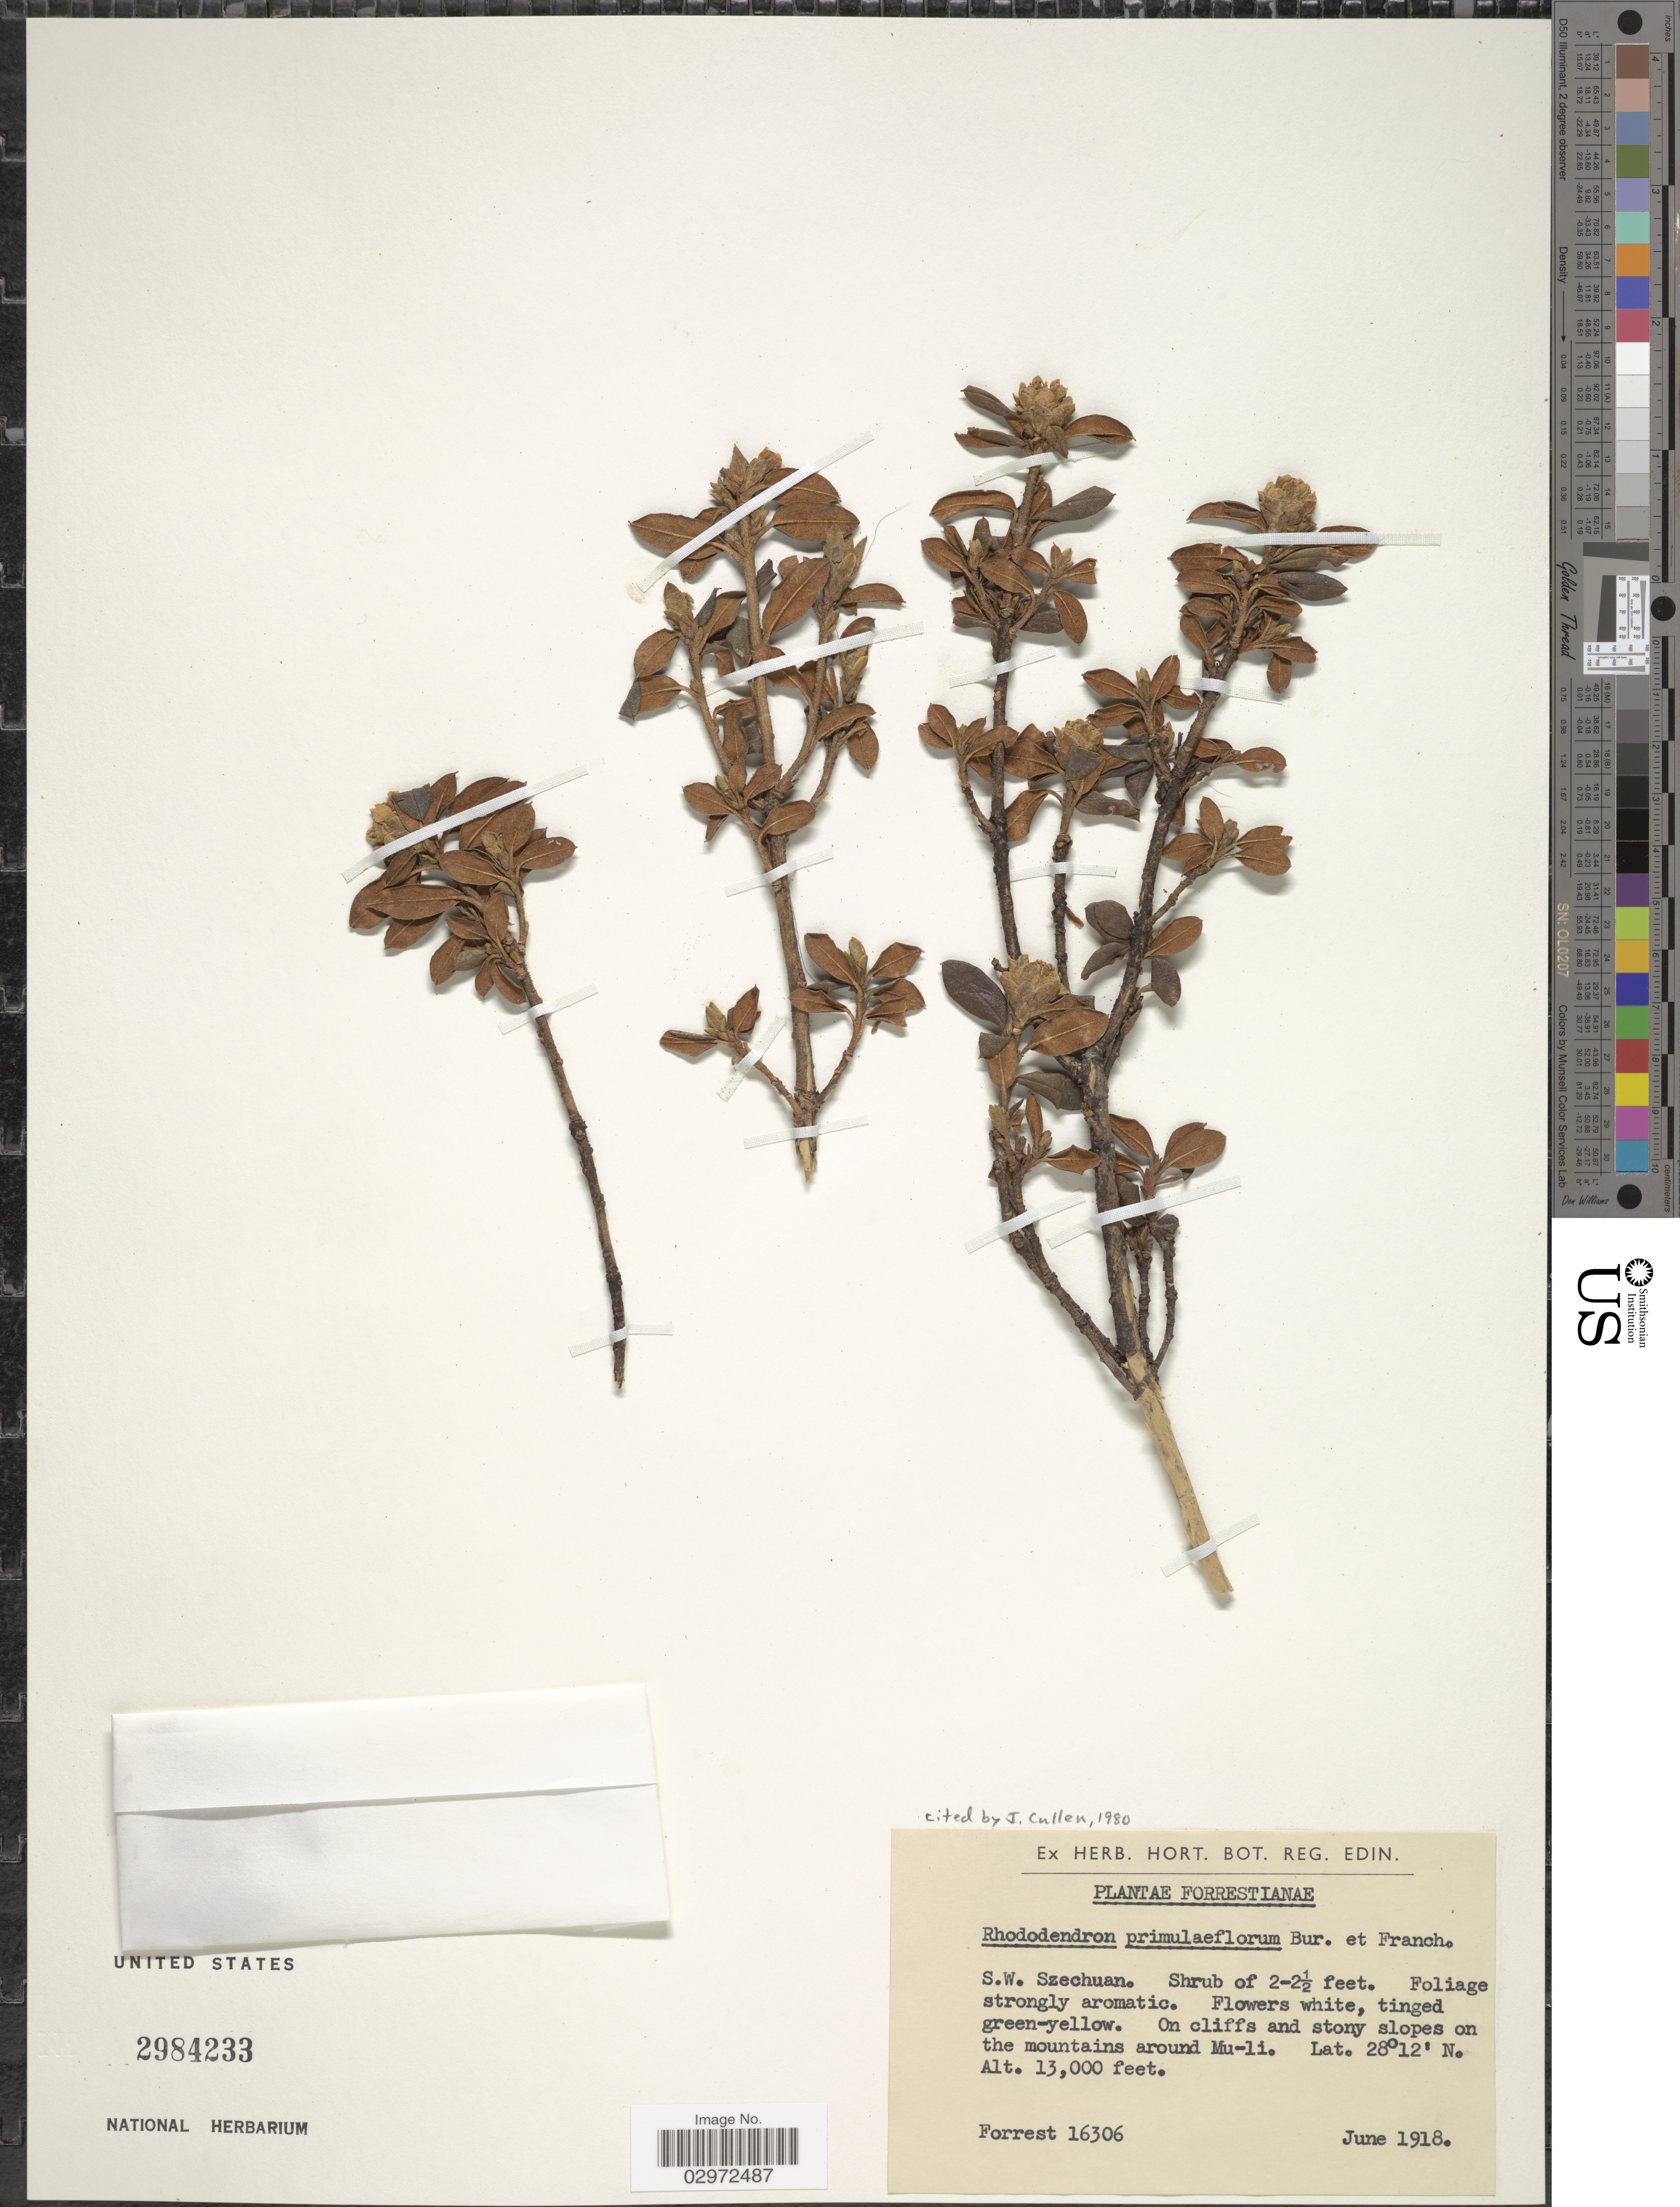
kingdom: Plantae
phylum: Tracheophyta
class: Magnoliopsida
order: Ericales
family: Ericaceae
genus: Rhododendron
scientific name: Rhododendron primuliflorum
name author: É. Bureau & Franch.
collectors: -. Forrest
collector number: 16306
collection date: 1918-06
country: China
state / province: Sichuan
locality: S.W. Szechuan, On cliffs and stony slopes on the mountains around Mu-li.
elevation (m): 3962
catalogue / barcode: US 2984233